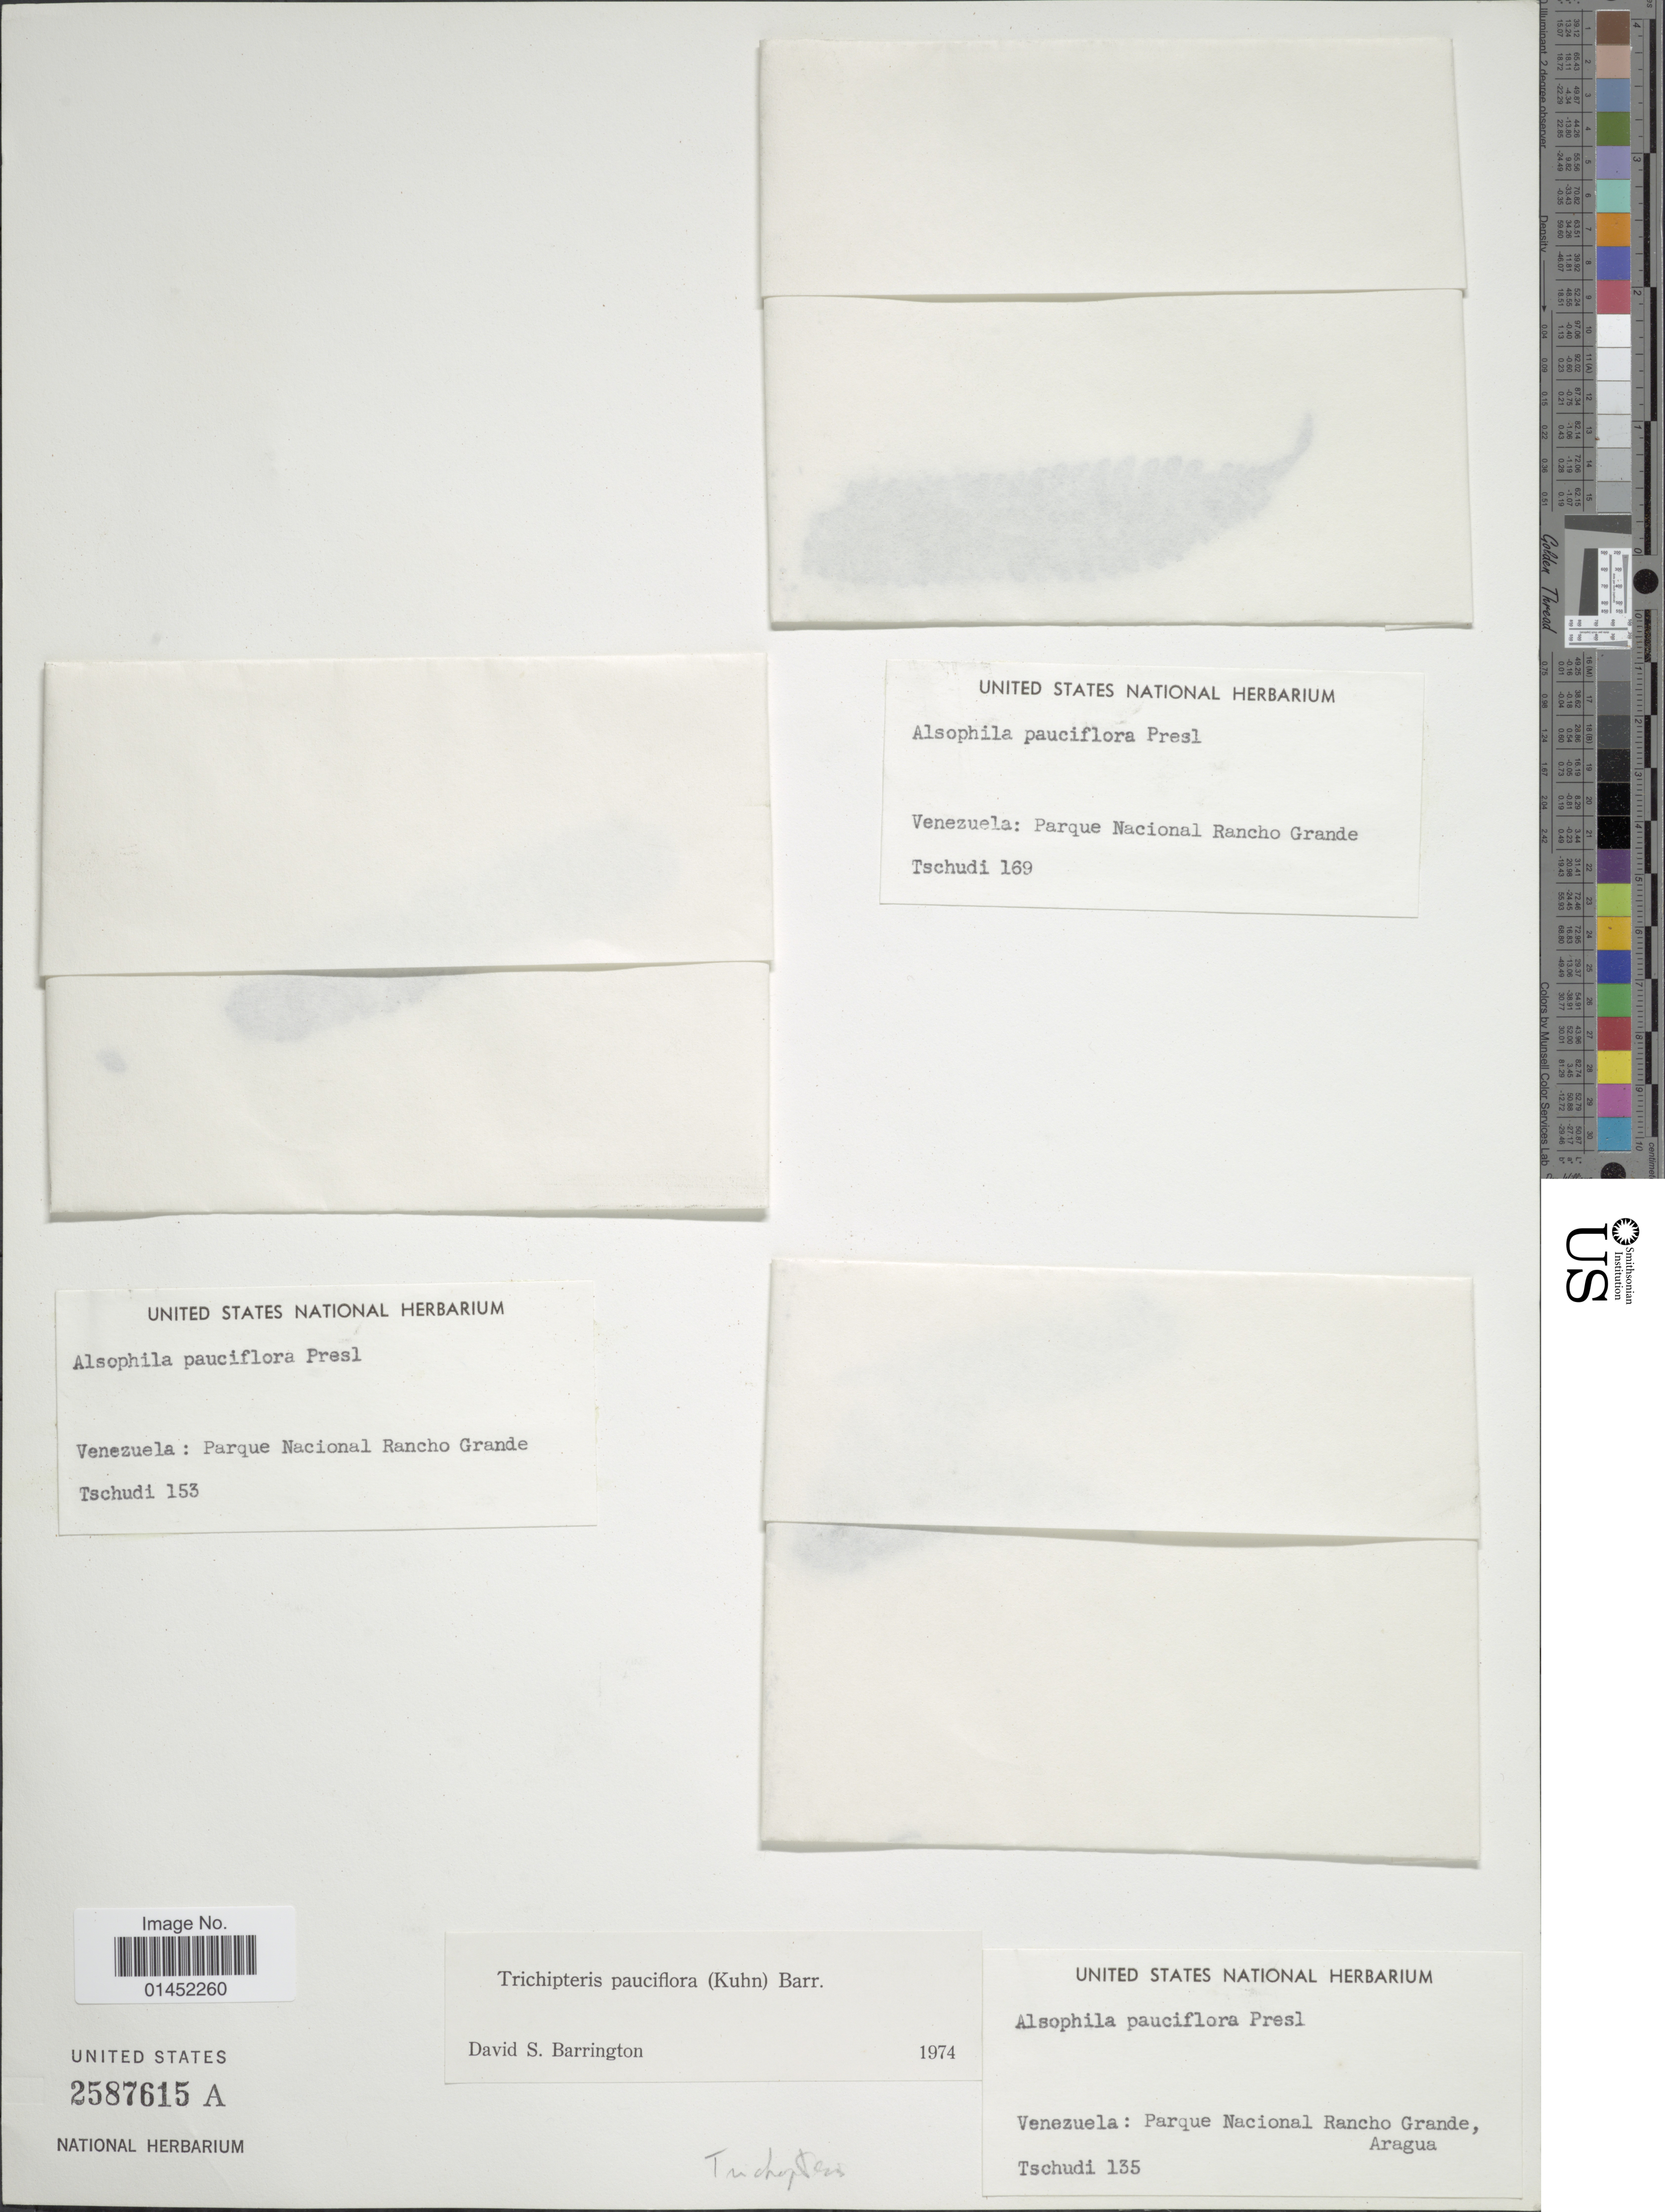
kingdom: Plantae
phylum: Tracheophyta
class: Polypodiopsida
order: Cyatheales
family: Cyatheaceae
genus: Cyathea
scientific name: Cyathea pauciflora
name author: (Kuhn) Lellinger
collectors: Tschudi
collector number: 153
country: Venezuela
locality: Parque Nacional Rancho Grande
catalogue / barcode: US 2587615A-2